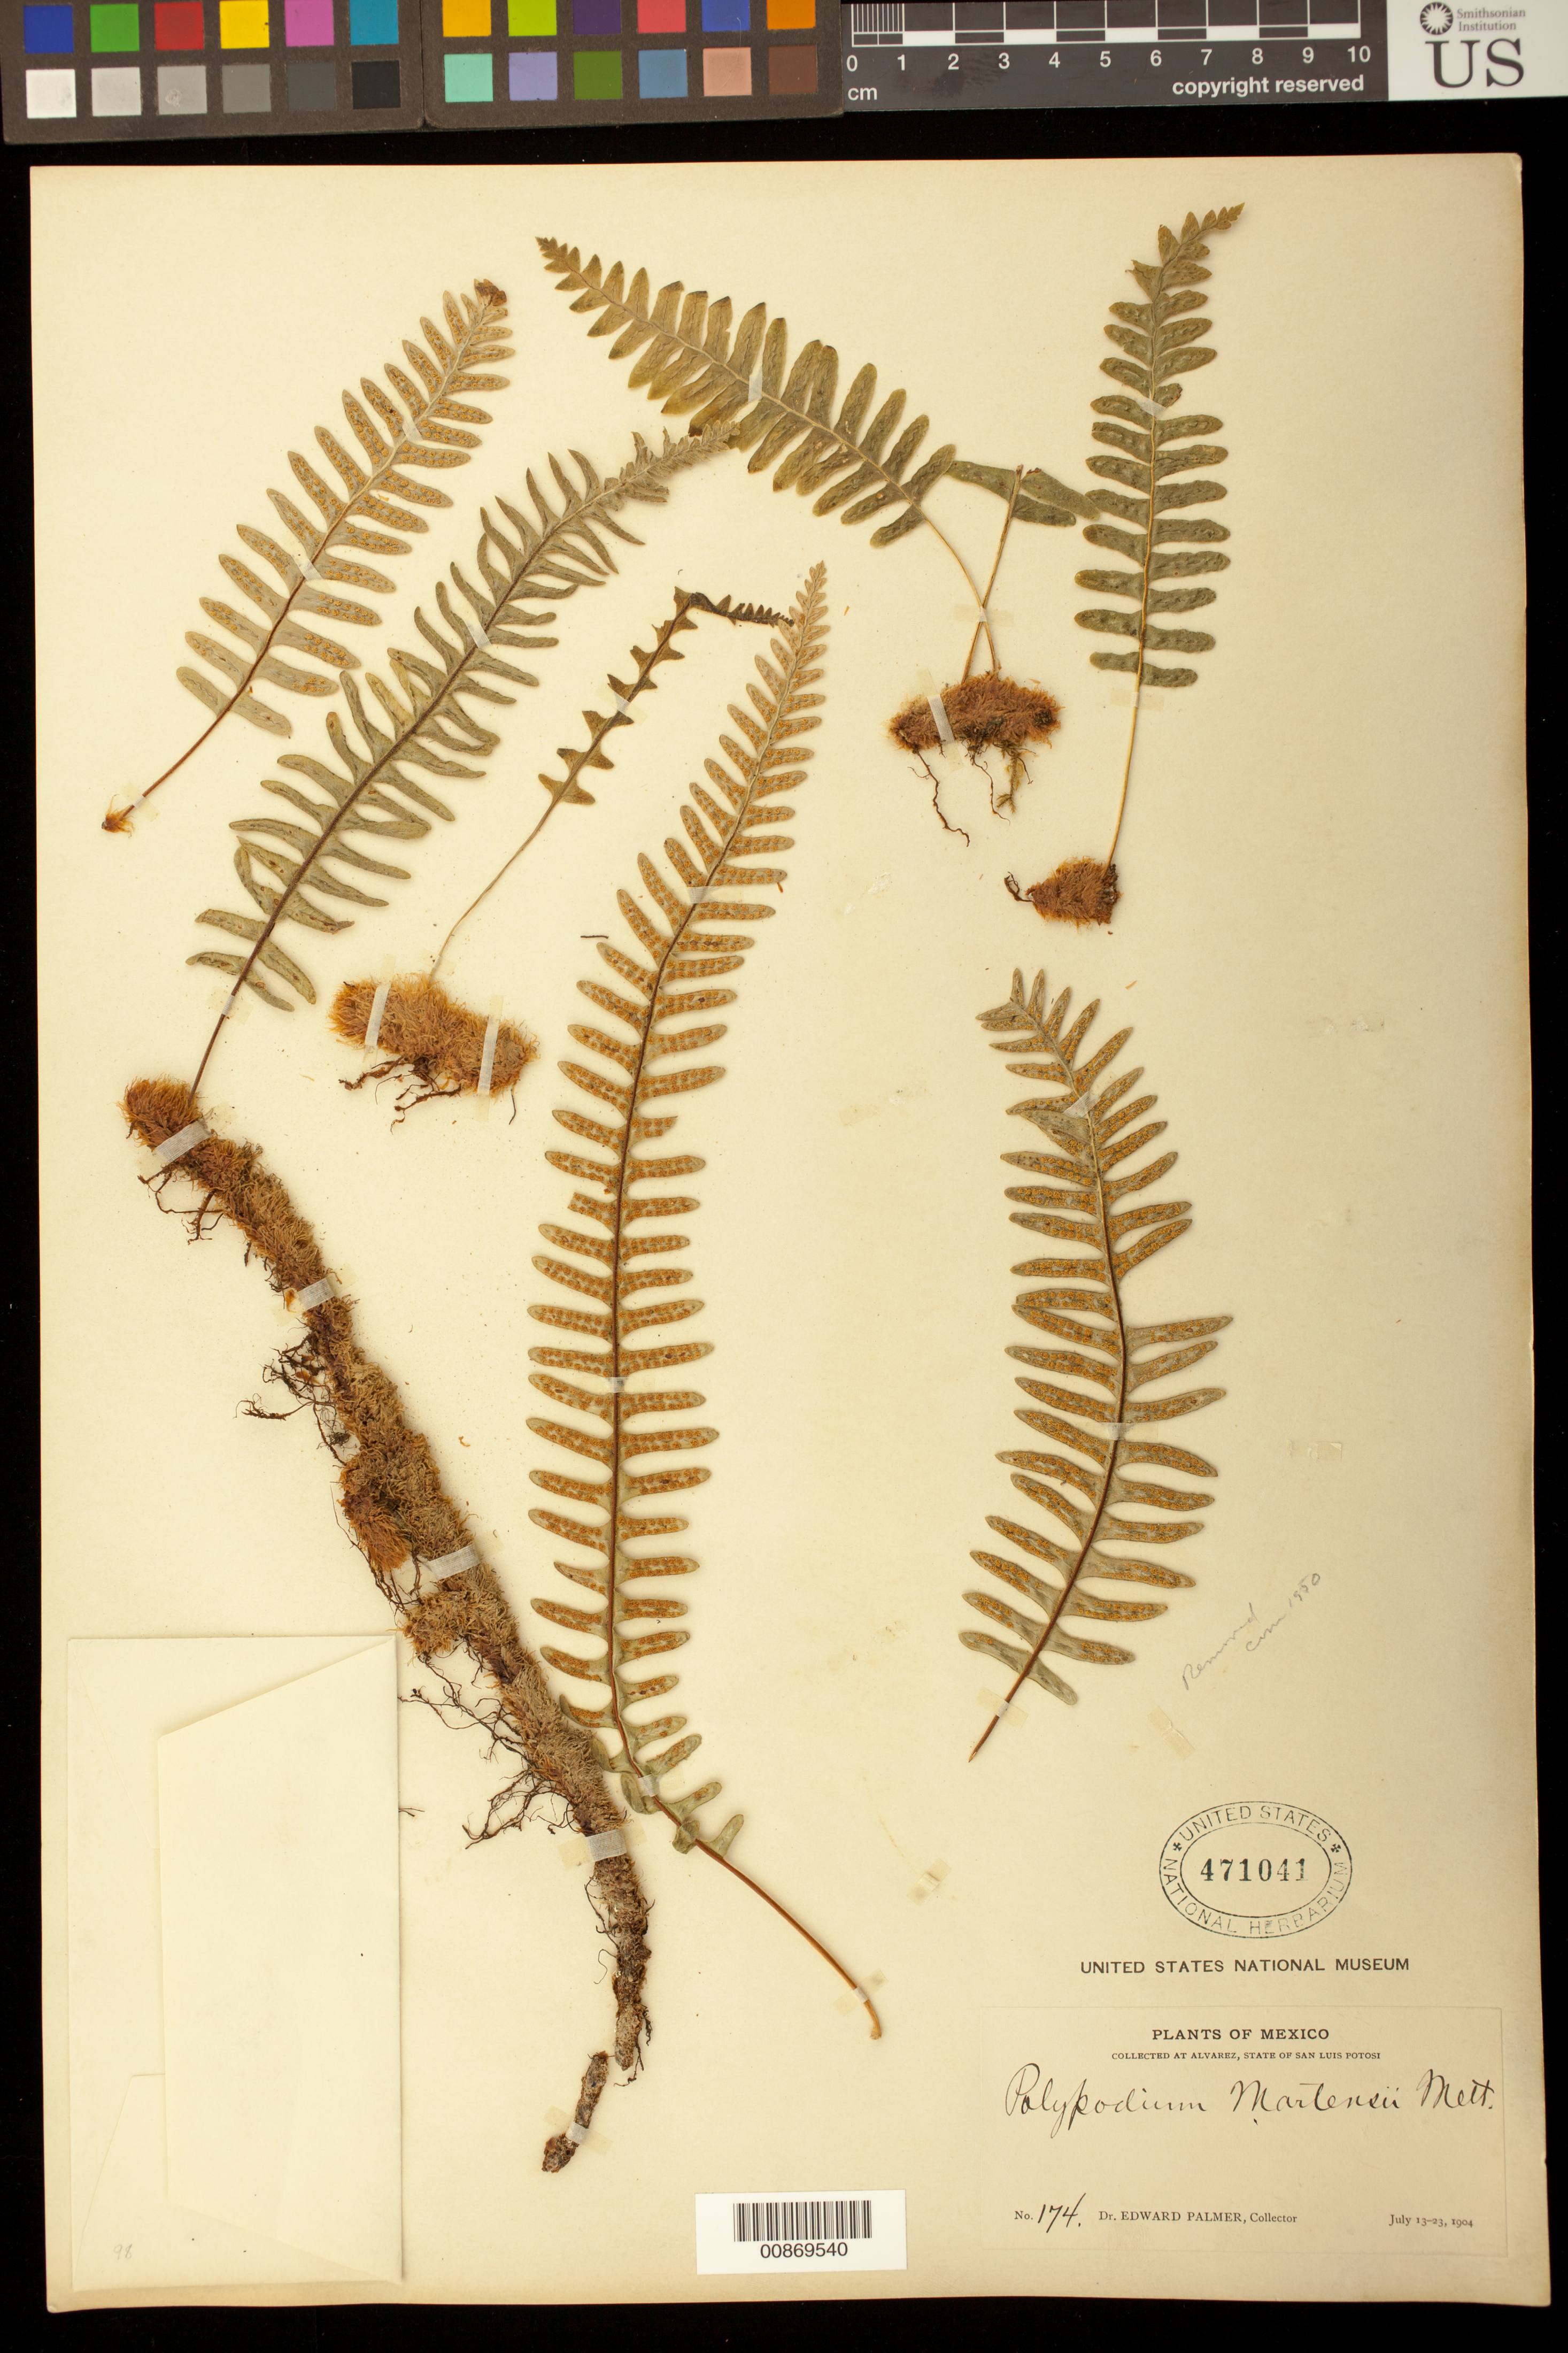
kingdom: Plantae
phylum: Tracheophyta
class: Polypodiopsida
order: Polypodiales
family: Polypodiaceae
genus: Polypodium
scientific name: Polypodium martensii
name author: Mett.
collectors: E. Palmer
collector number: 174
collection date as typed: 13 Jul 1904 to 23 Jul 1904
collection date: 1904-07-13/1904-07-23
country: Mexico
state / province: San Luis Potosí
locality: Alvarez, San Luis Potosí.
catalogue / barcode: US 471041